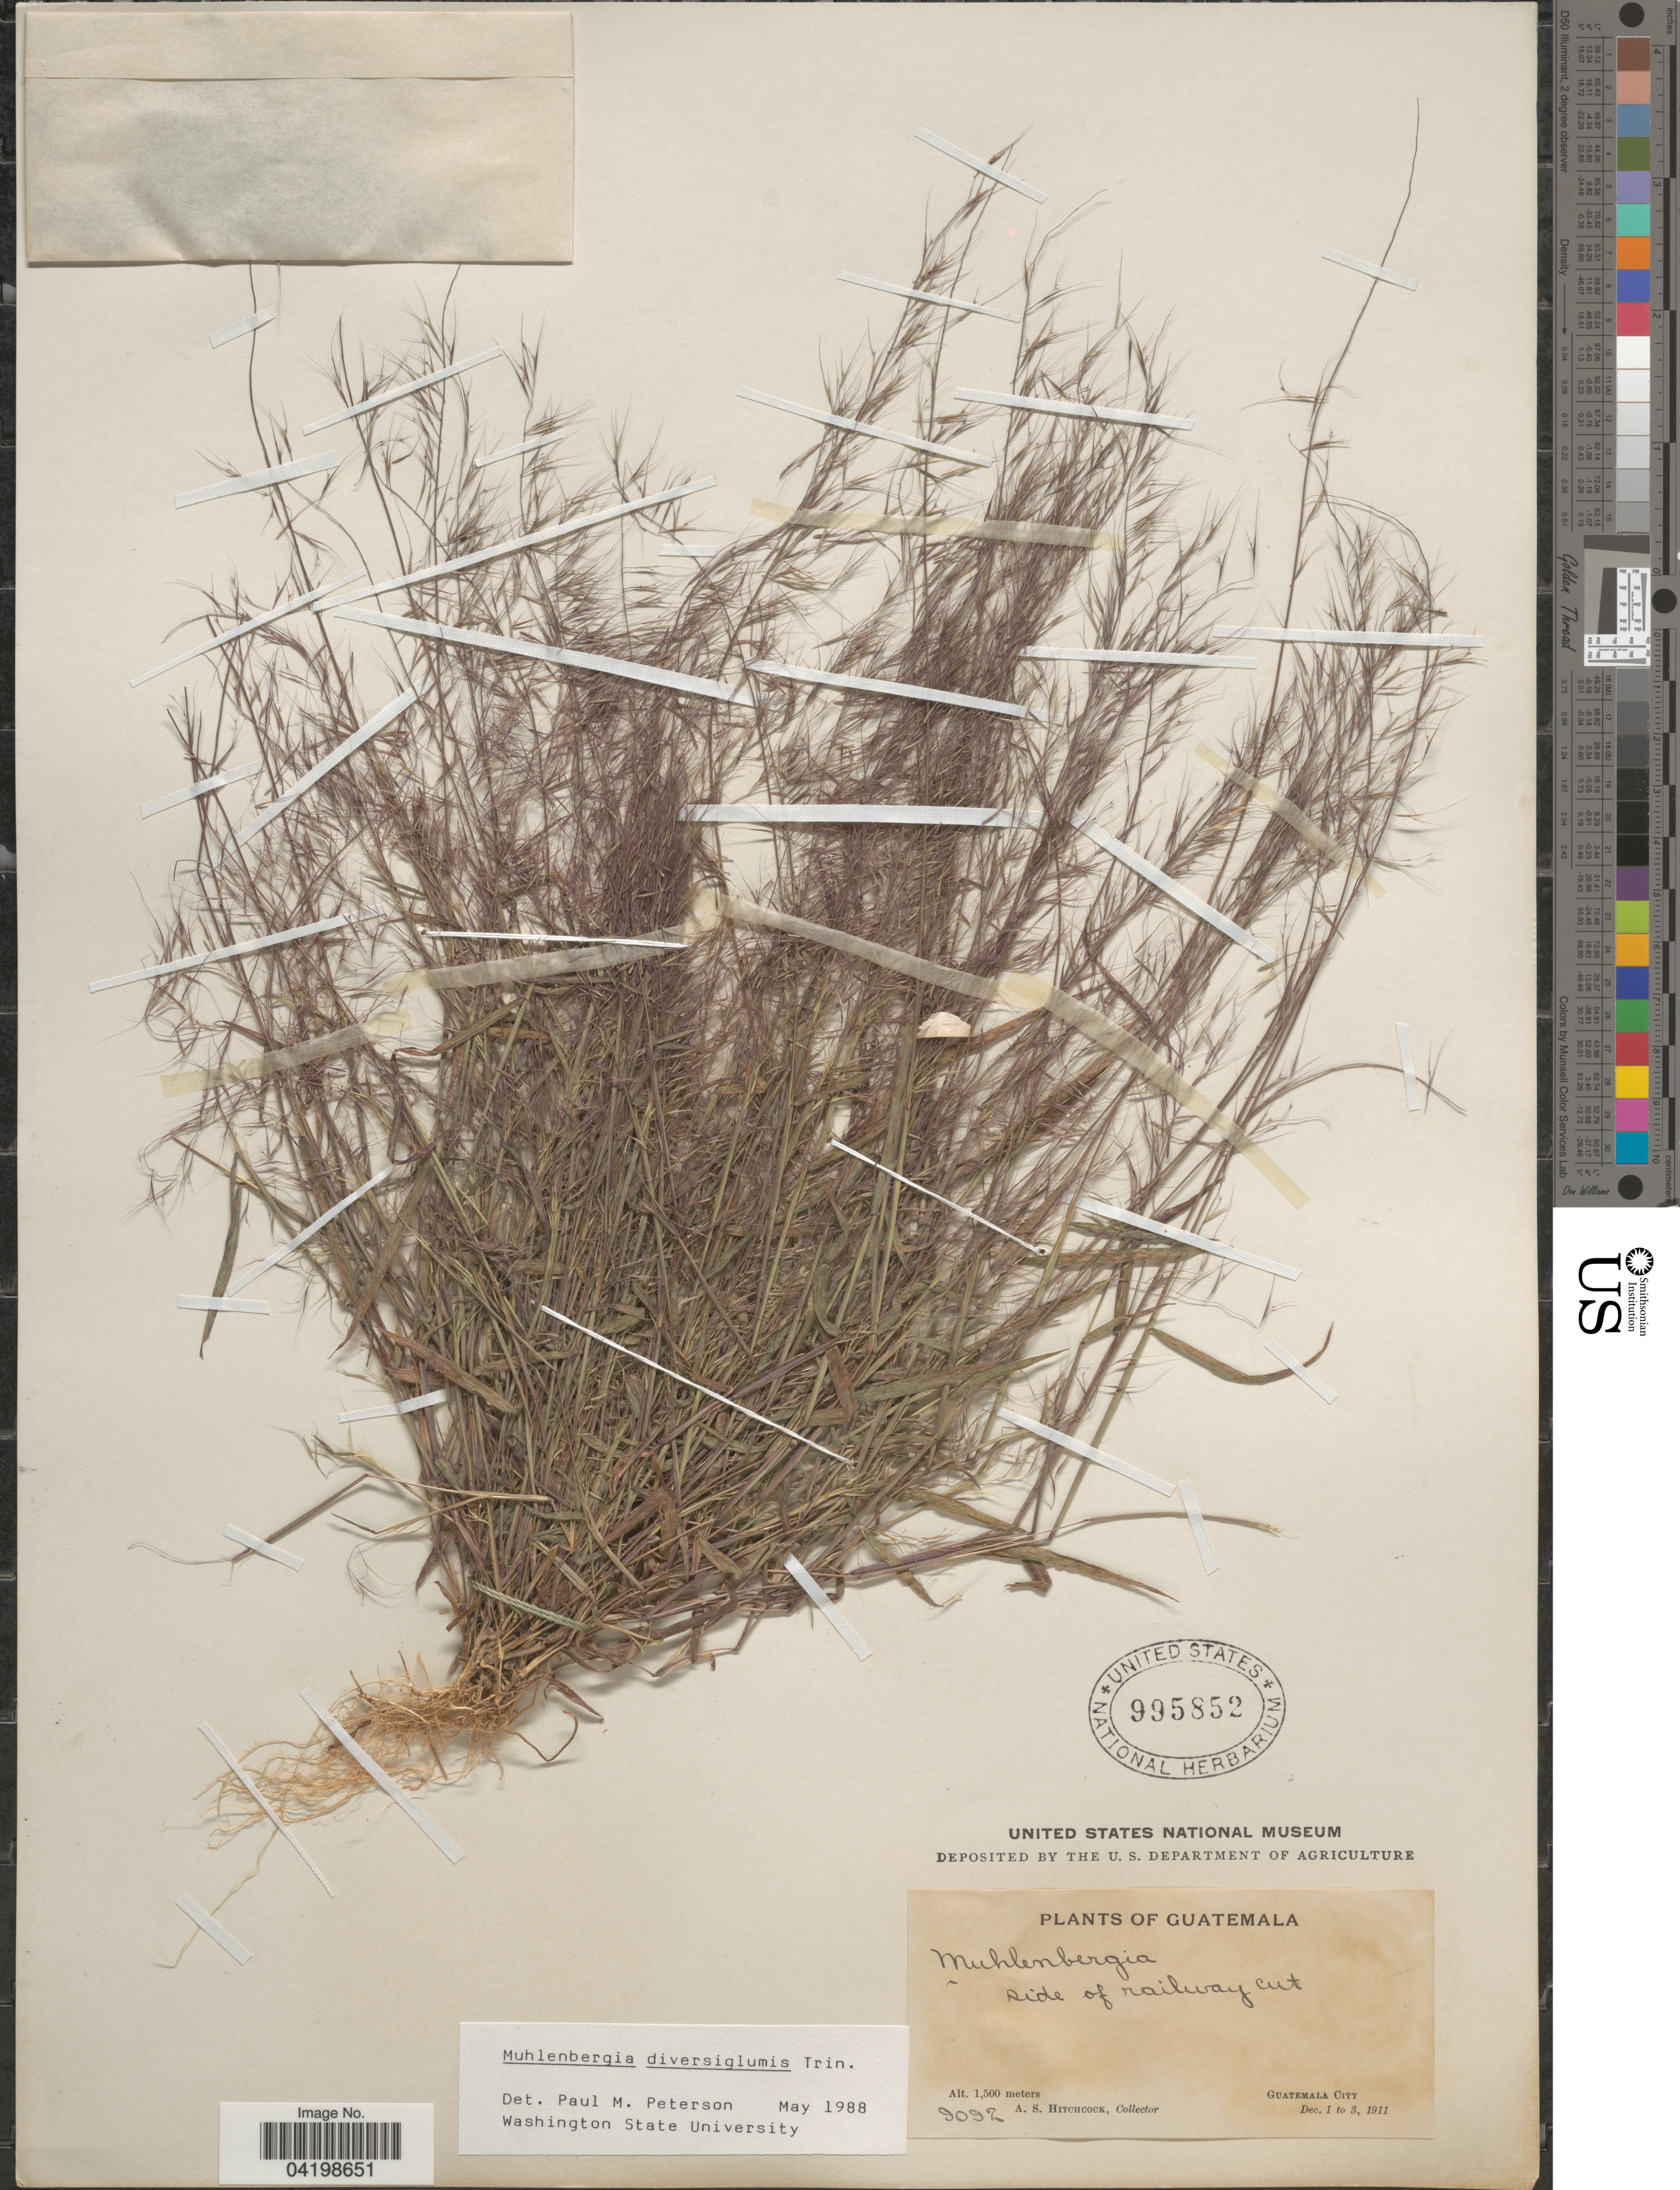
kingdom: Plantae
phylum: Tracheophyta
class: Liliopsida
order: Poales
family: Poaceae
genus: Muhlenbergia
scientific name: Muhlenbergia diversiglumis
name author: Trin.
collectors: A. S. Hitchcock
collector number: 9092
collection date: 1911-12-01/1911-12-03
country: Guatemala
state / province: Guatemala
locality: Guatemala City.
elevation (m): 1500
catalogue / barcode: US 995852